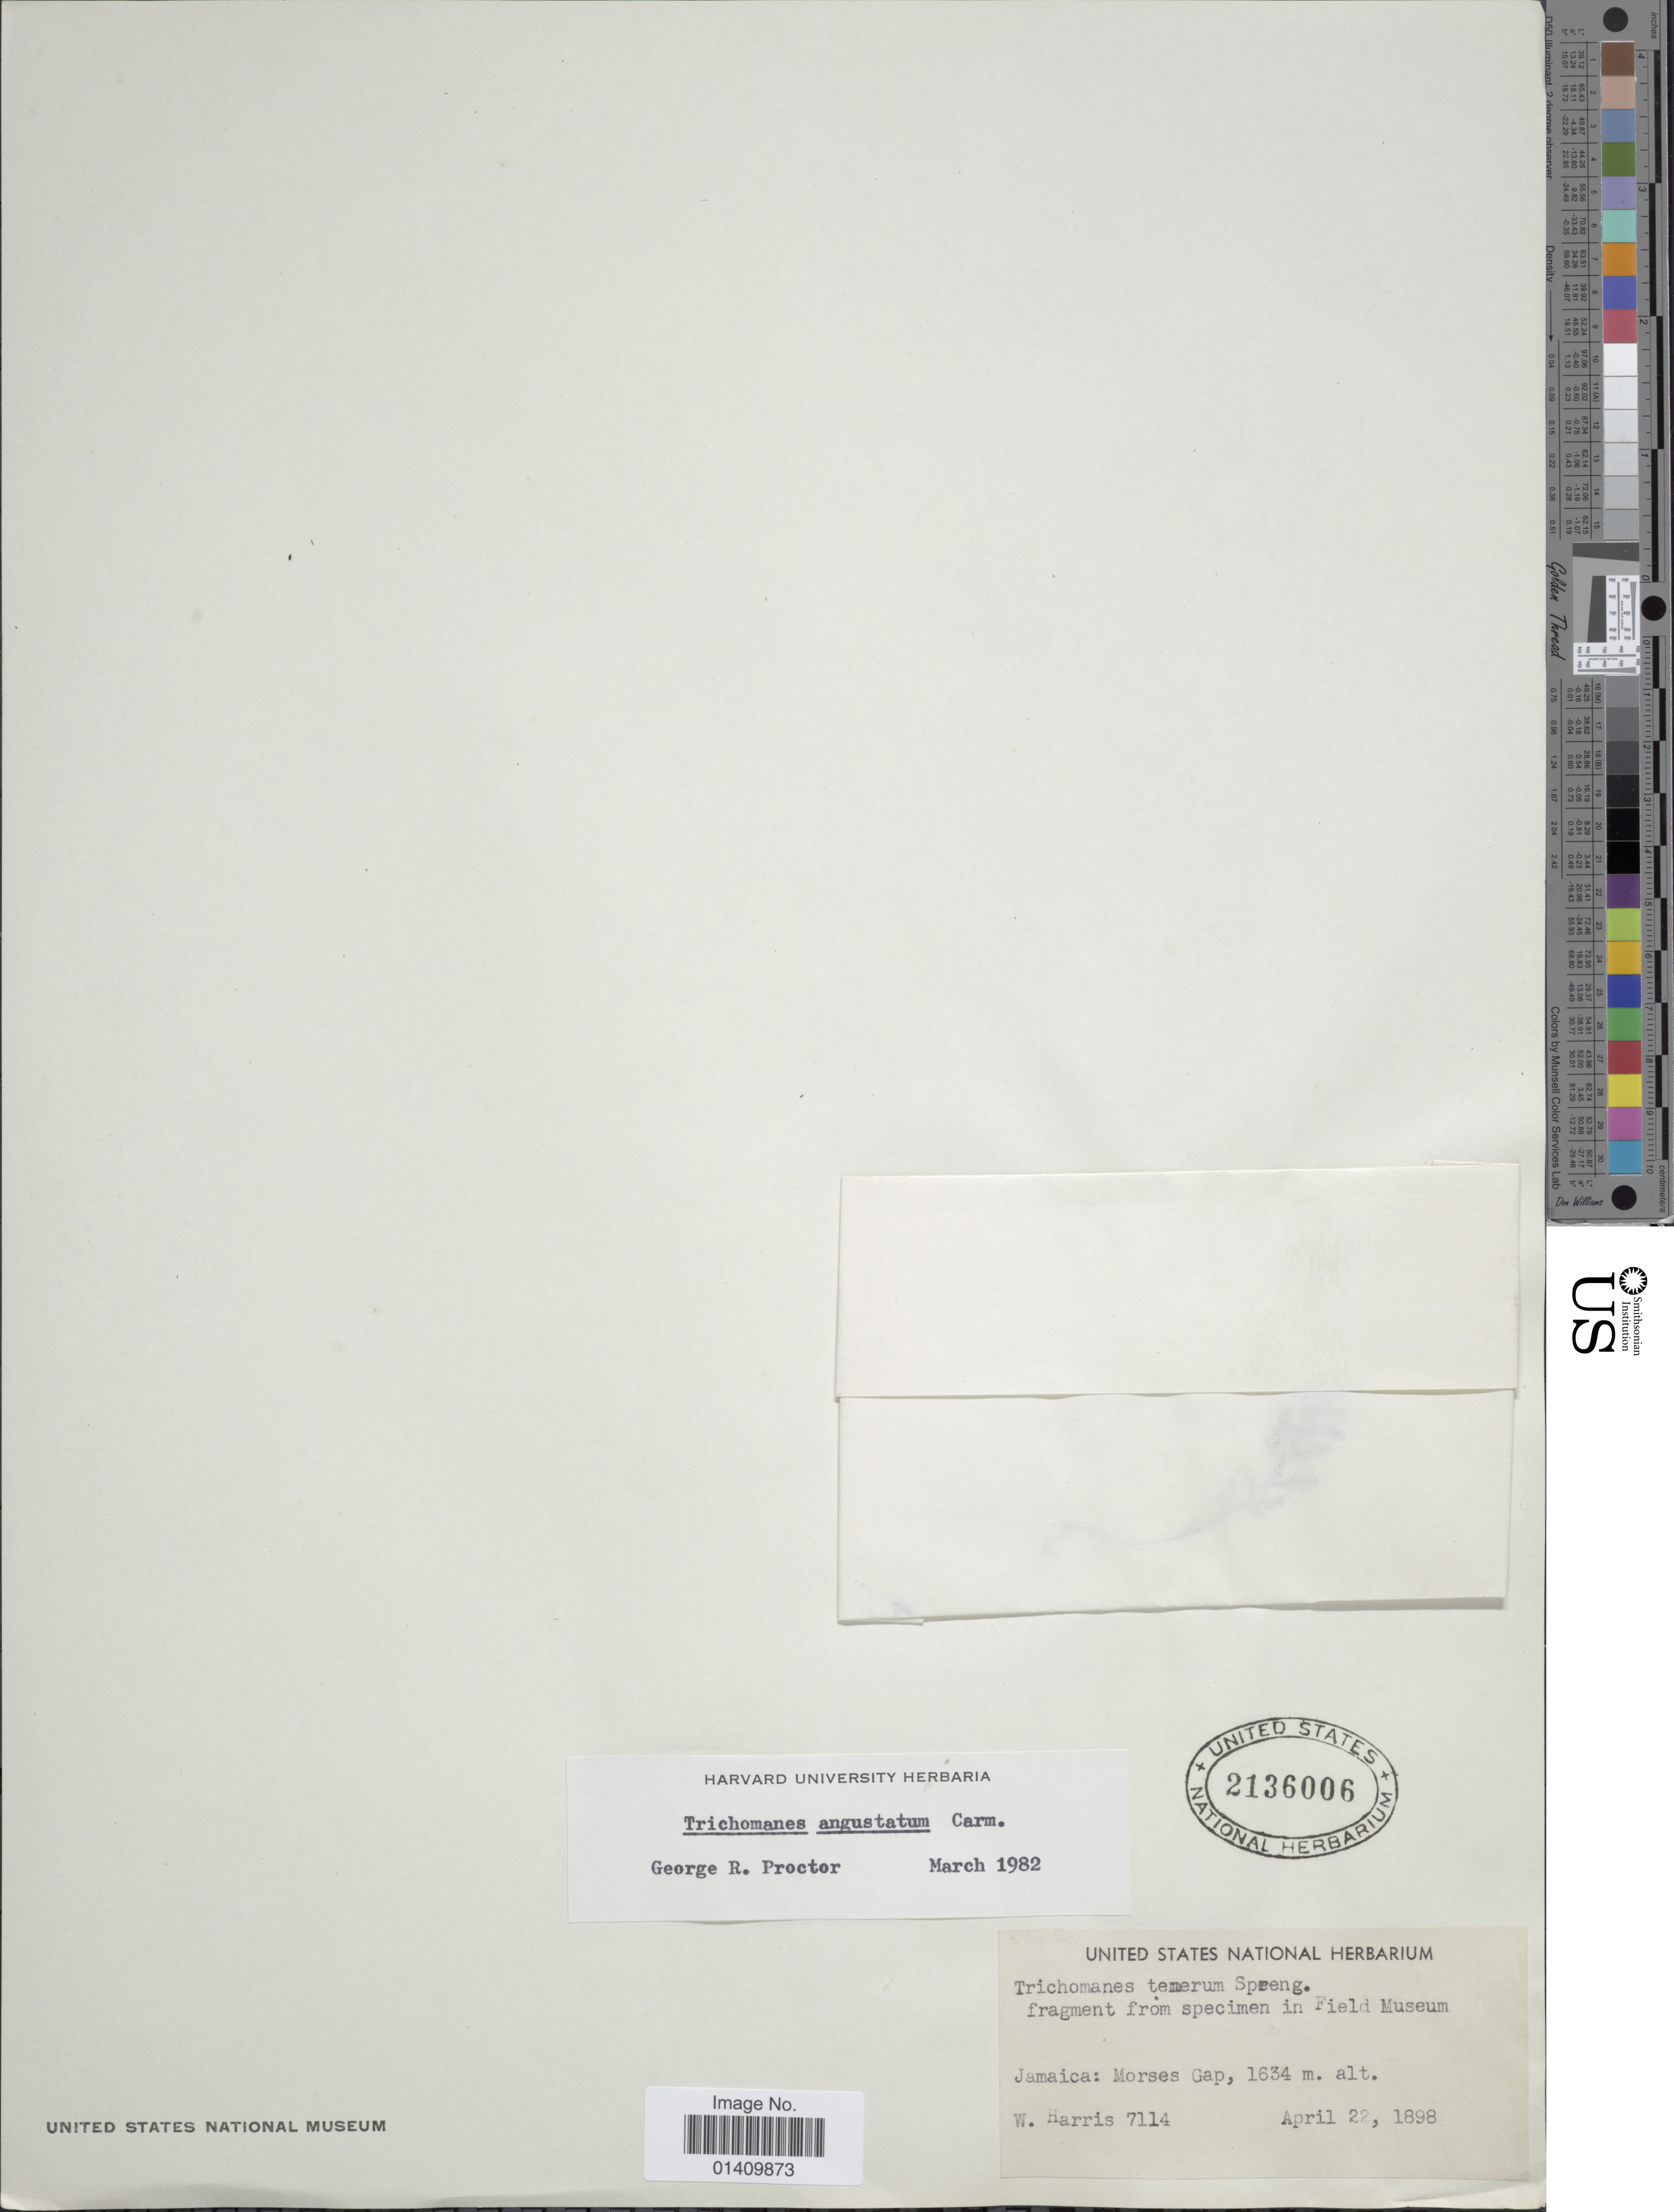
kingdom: Plantae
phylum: Tracheophyta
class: Polypodiopsida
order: Hymenophyllales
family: Hymenophyllaceae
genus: Polyphlebium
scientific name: Polyphlebium angustatum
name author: (Carmich.) Ebihara & Dubuisson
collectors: W. Harris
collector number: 7114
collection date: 1898-04-22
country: Jamaica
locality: Morses Gap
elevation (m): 1634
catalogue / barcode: US 2136006